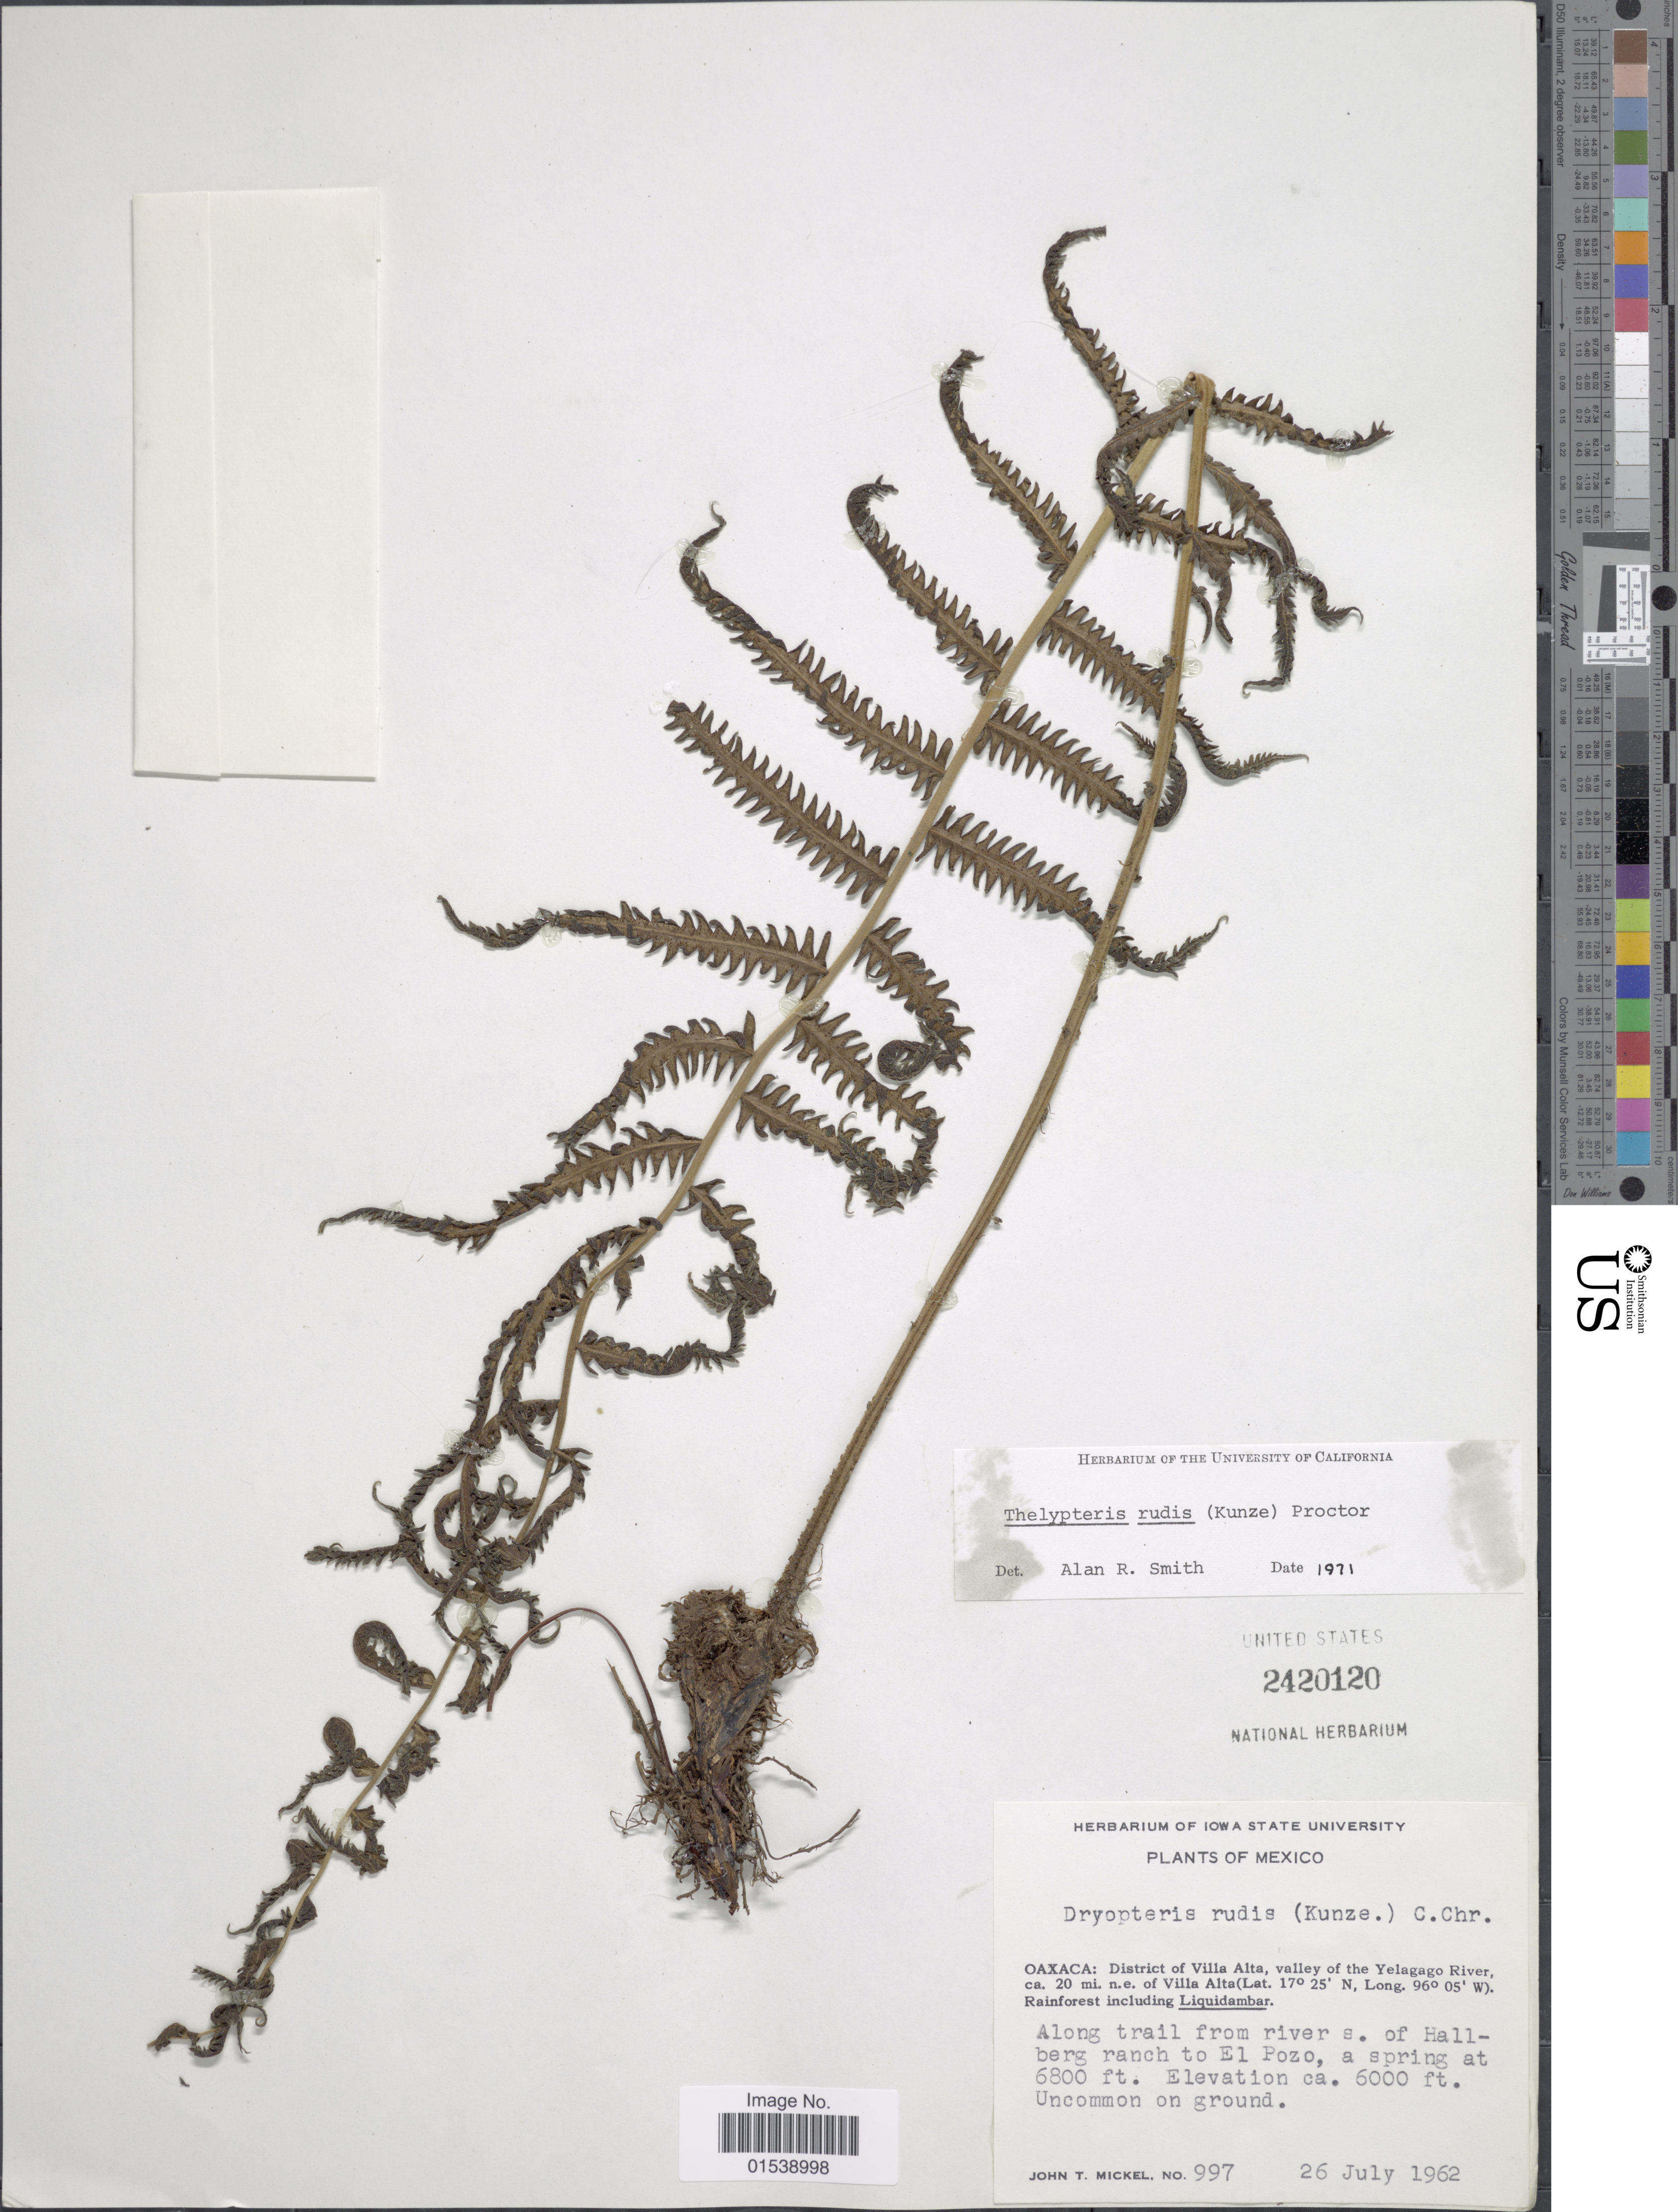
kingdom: Plantae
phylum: Tracheophyta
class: Polypodiopsida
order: Polypodiales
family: Thelypteridaceae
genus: Amauropelta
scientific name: Amauropelta rudis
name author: (Kunze) Pic. Serm.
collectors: J. T. Mickel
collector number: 997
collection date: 1962-07-26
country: Mexico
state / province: Oaxaca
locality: Oaxaca: District of Villa Alta, valley of the Yelagago River, ca. 20 mi. n.e. of Villa Alta, along trail from river s. of Hallberg ranch to El Pozo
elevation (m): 1829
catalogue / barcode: US 2420120